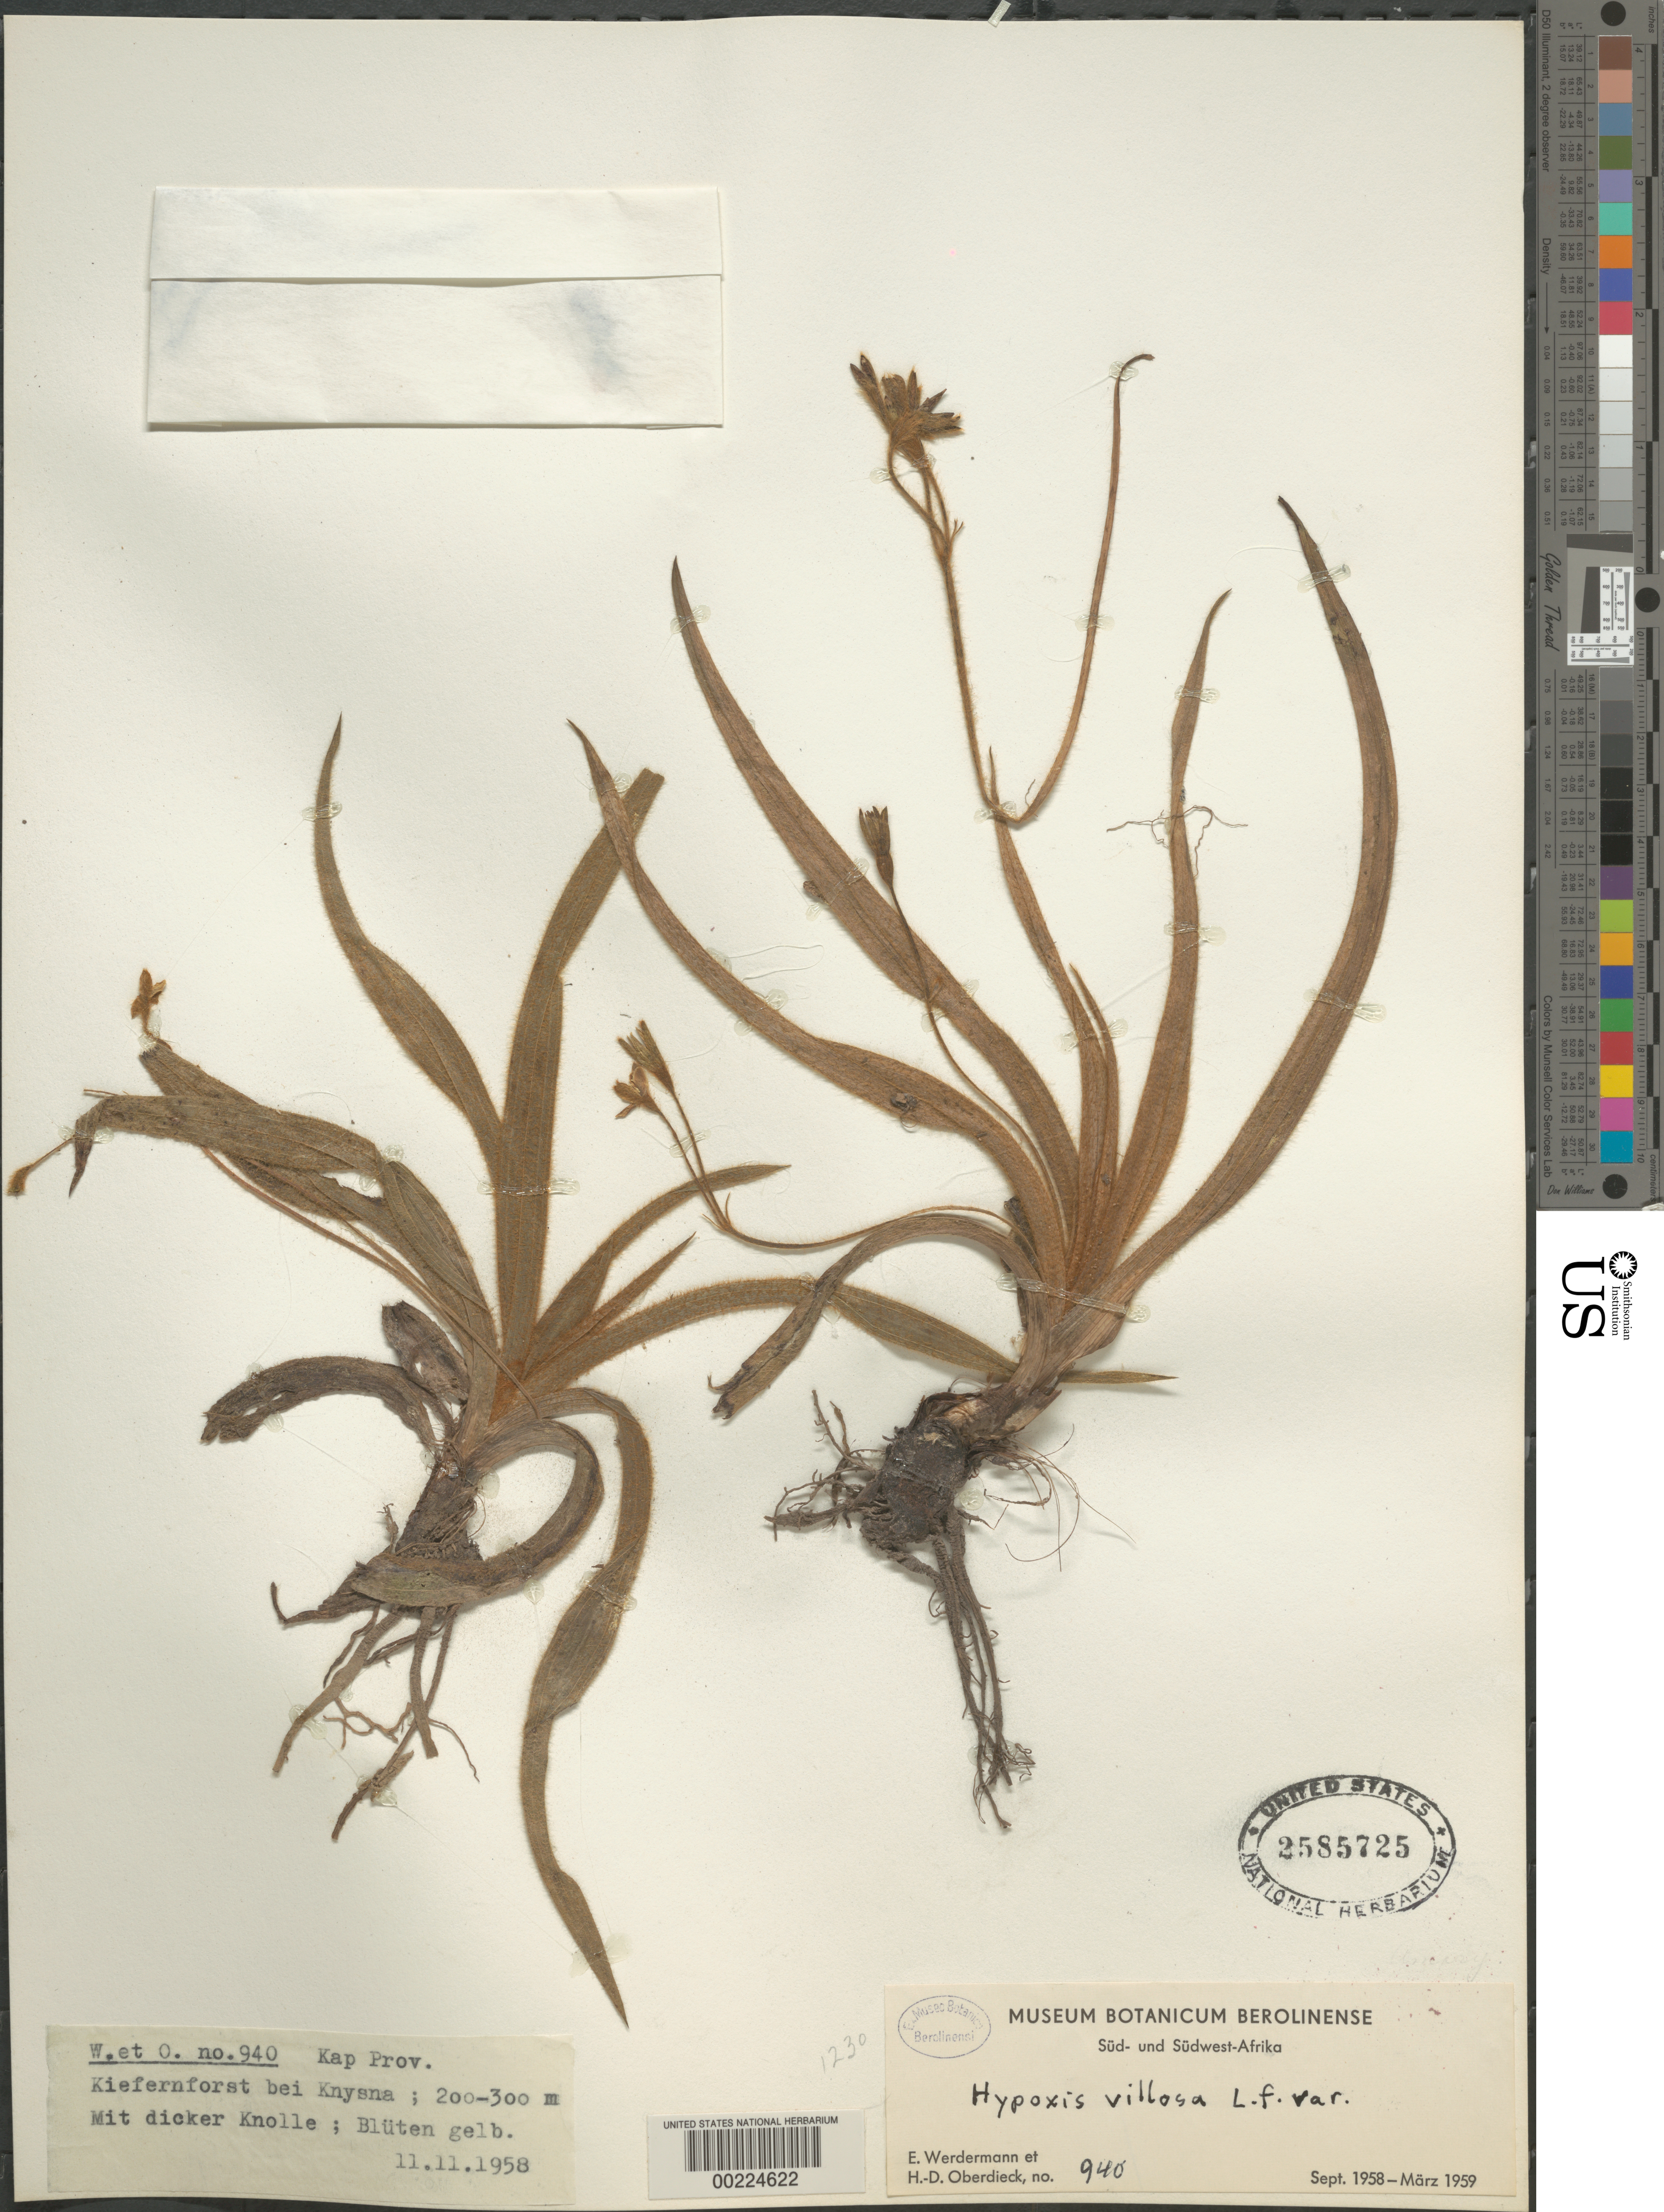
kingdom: Plantae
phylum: Tracheophyta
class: Liliopsida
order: Asparagales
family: Hypoxidaceae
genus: Hypoxis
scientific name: Hypoxis villosa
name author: L. f.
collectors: E. Werdermann & H. Oberdieck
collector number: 940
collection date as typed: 11 Nov 1958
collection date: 1958-11-11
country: South Africa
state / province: Western Cape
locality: Kiefernforest near knysna. Kap Prov.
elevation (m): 200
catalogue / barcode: US 2585725